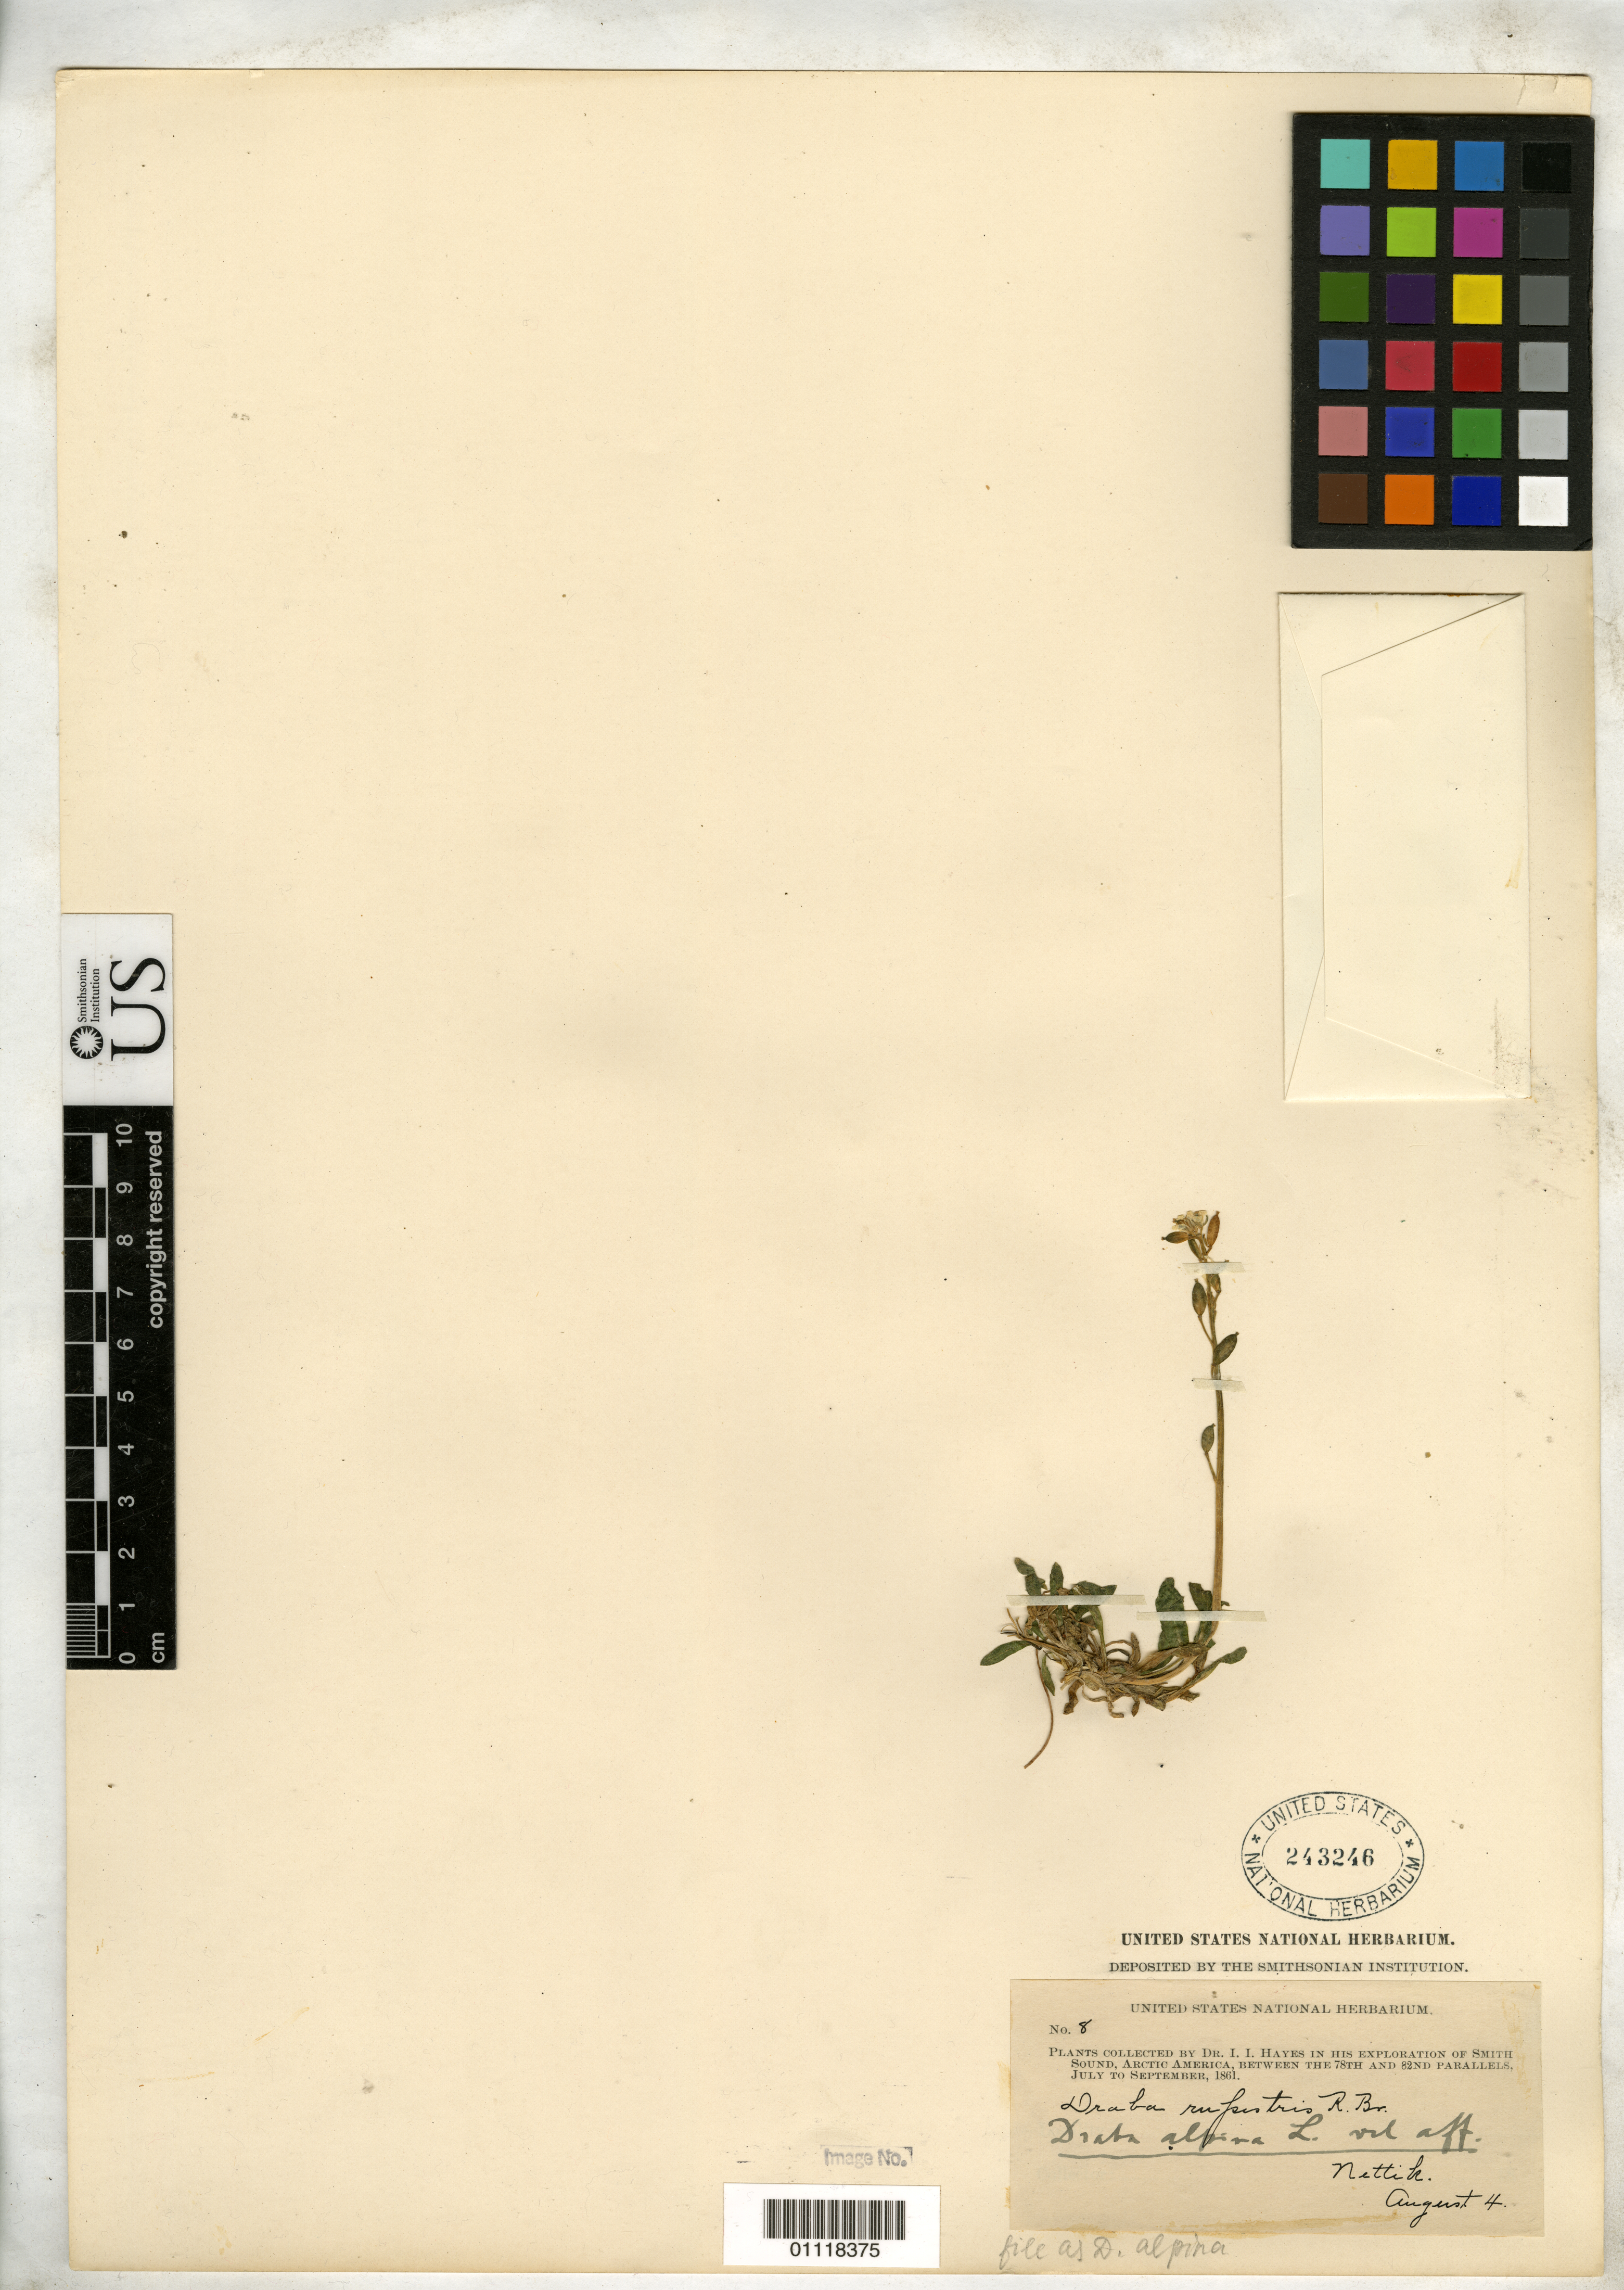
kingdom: Plantae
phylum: Tracheophyta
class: Magnoliopsida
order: Brassicales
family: Brassicaceae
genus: Draba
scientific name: Draba alpina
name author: L.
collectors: I. I. Hayes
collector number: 8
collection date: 1861-08-04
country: Canada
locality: Nettik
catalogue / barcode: US 243246